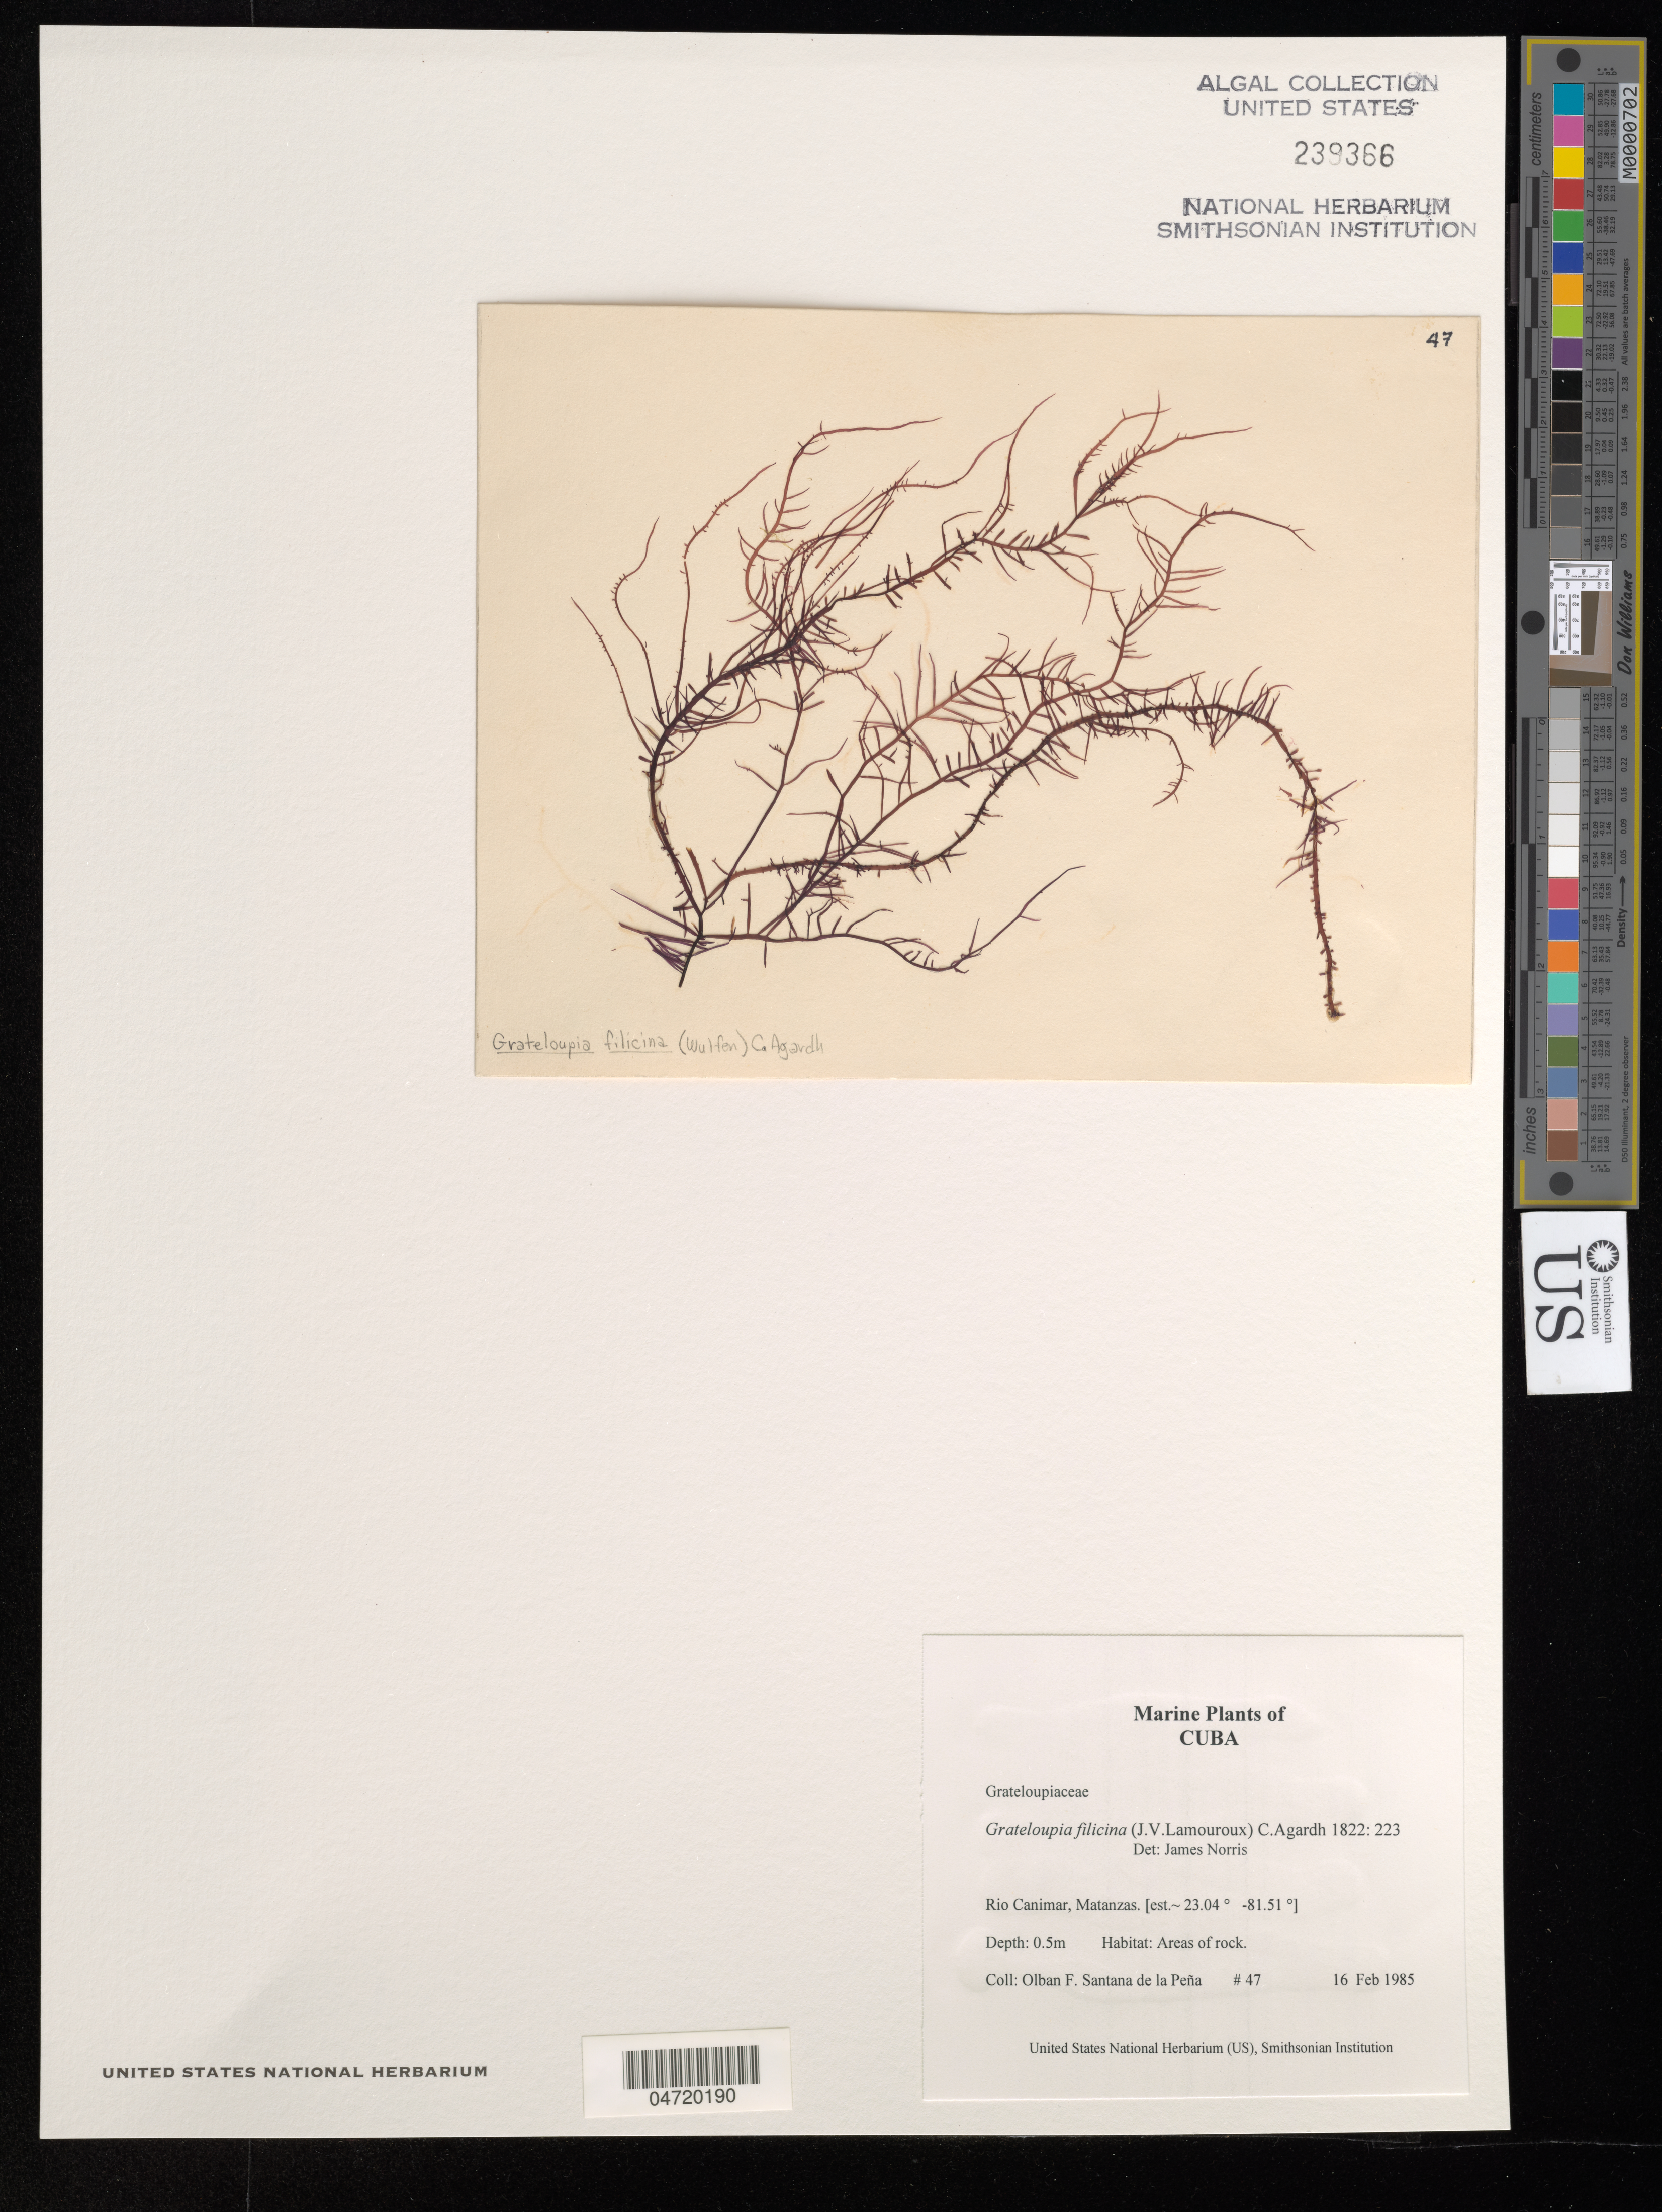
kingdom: Plantae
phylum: Rhodophyta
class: Florideophyceae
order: Halymeniales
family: Halymeniaceae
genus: Grateloupia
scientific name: Grateloupia filicina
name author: (J.V.Lamouroux) C. Agardh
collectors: O. Santana de la Peña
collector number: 47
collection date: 1985-02-16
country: Cuba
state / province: Matanzas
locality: Rio Canimar.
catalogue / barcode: US 239366